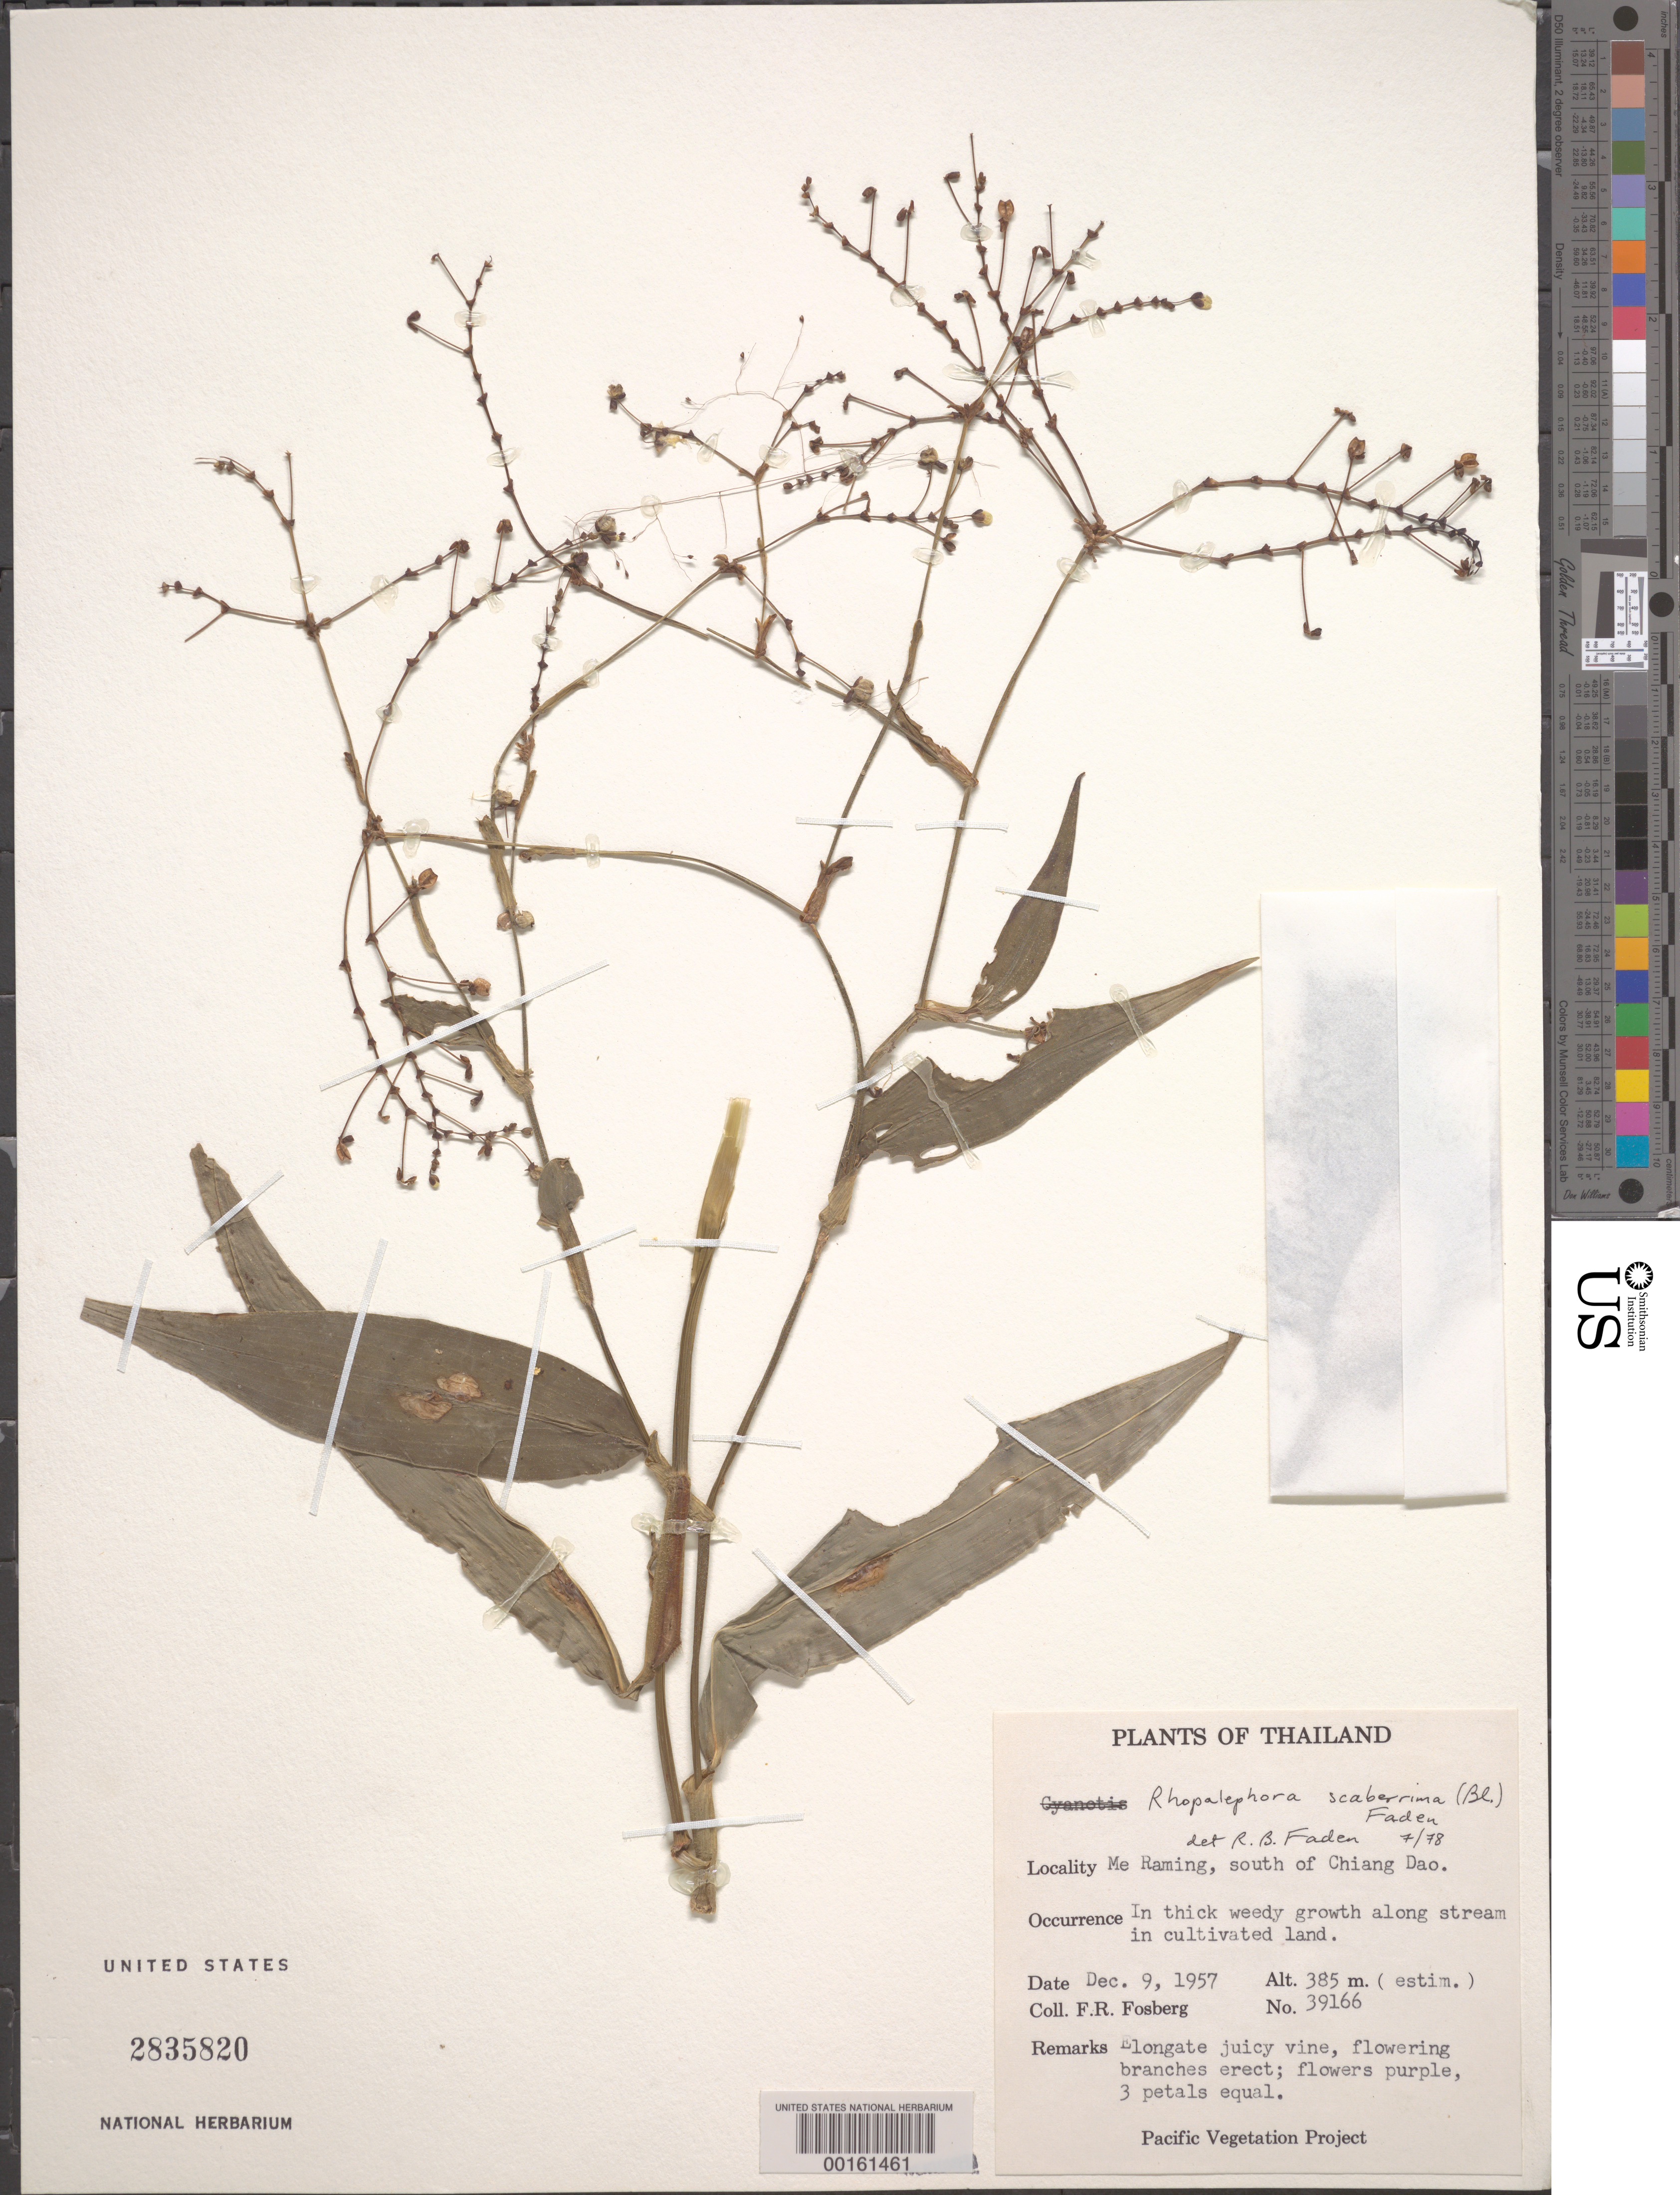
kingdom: Plantae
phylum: Tracheophyta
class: Liliopsida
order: Commelinales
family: Commelinaceae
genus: Rhopalephora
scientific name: Rhopalephora scaberrima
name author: (Blume) Faden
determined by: Faden, Robert B., (US), Smithsonian Institution - National Museum of Natural History (UNITED STATES)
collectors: F. R. Fosberg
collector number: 39166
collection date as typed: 09 Dec 1957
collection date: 1957-12-09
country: Thailand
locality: Me raming, s of chiang dao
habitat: Thick, weedy growth along stream bank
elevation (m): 385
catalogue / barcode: US 2835820